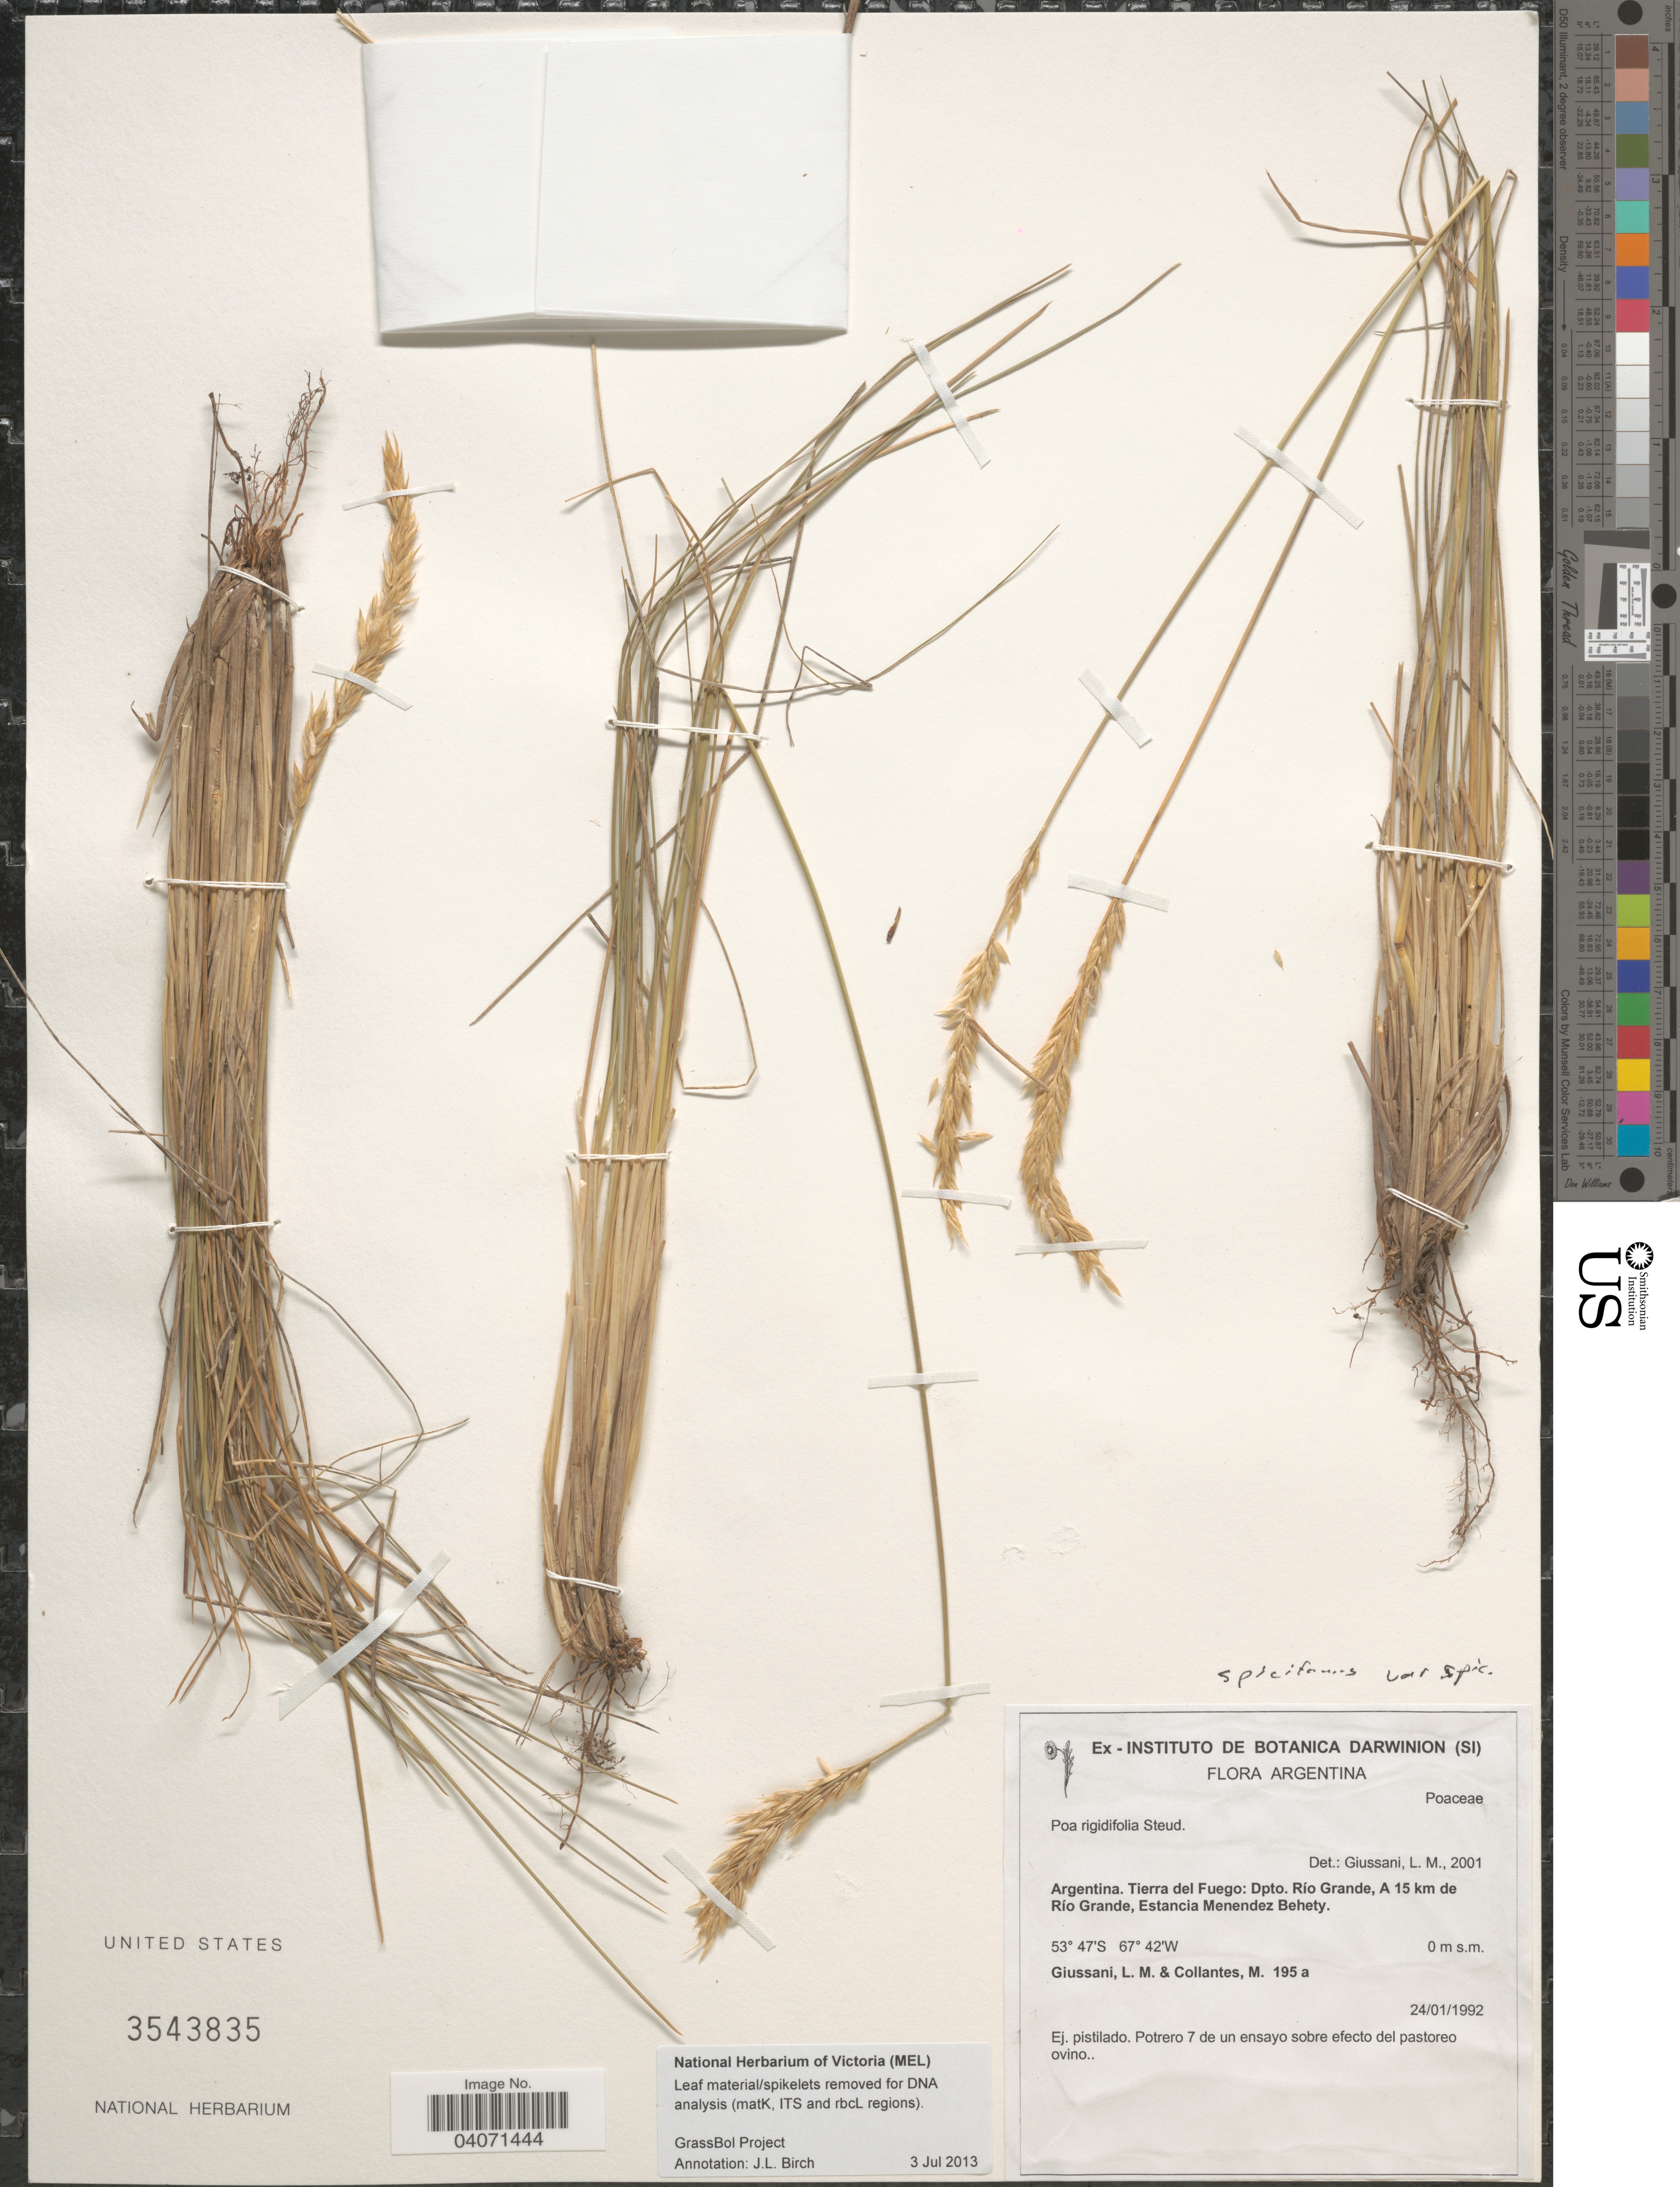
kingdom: Plantae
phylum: Tracheophyta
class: Liliopsida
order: Poales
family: Poaceae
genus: Poa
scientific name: Poa spiciformis var. spiciformis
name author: Steud.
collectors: L. Giussani & M. Collantes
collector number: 195a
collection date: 1992-01-24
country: Argentina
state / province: Tierra del Fuego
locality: Dpto. Río Grande, A 15 km de Río Grande, Estancia Menendez Behety.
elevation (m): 0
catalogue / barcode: US 3543835